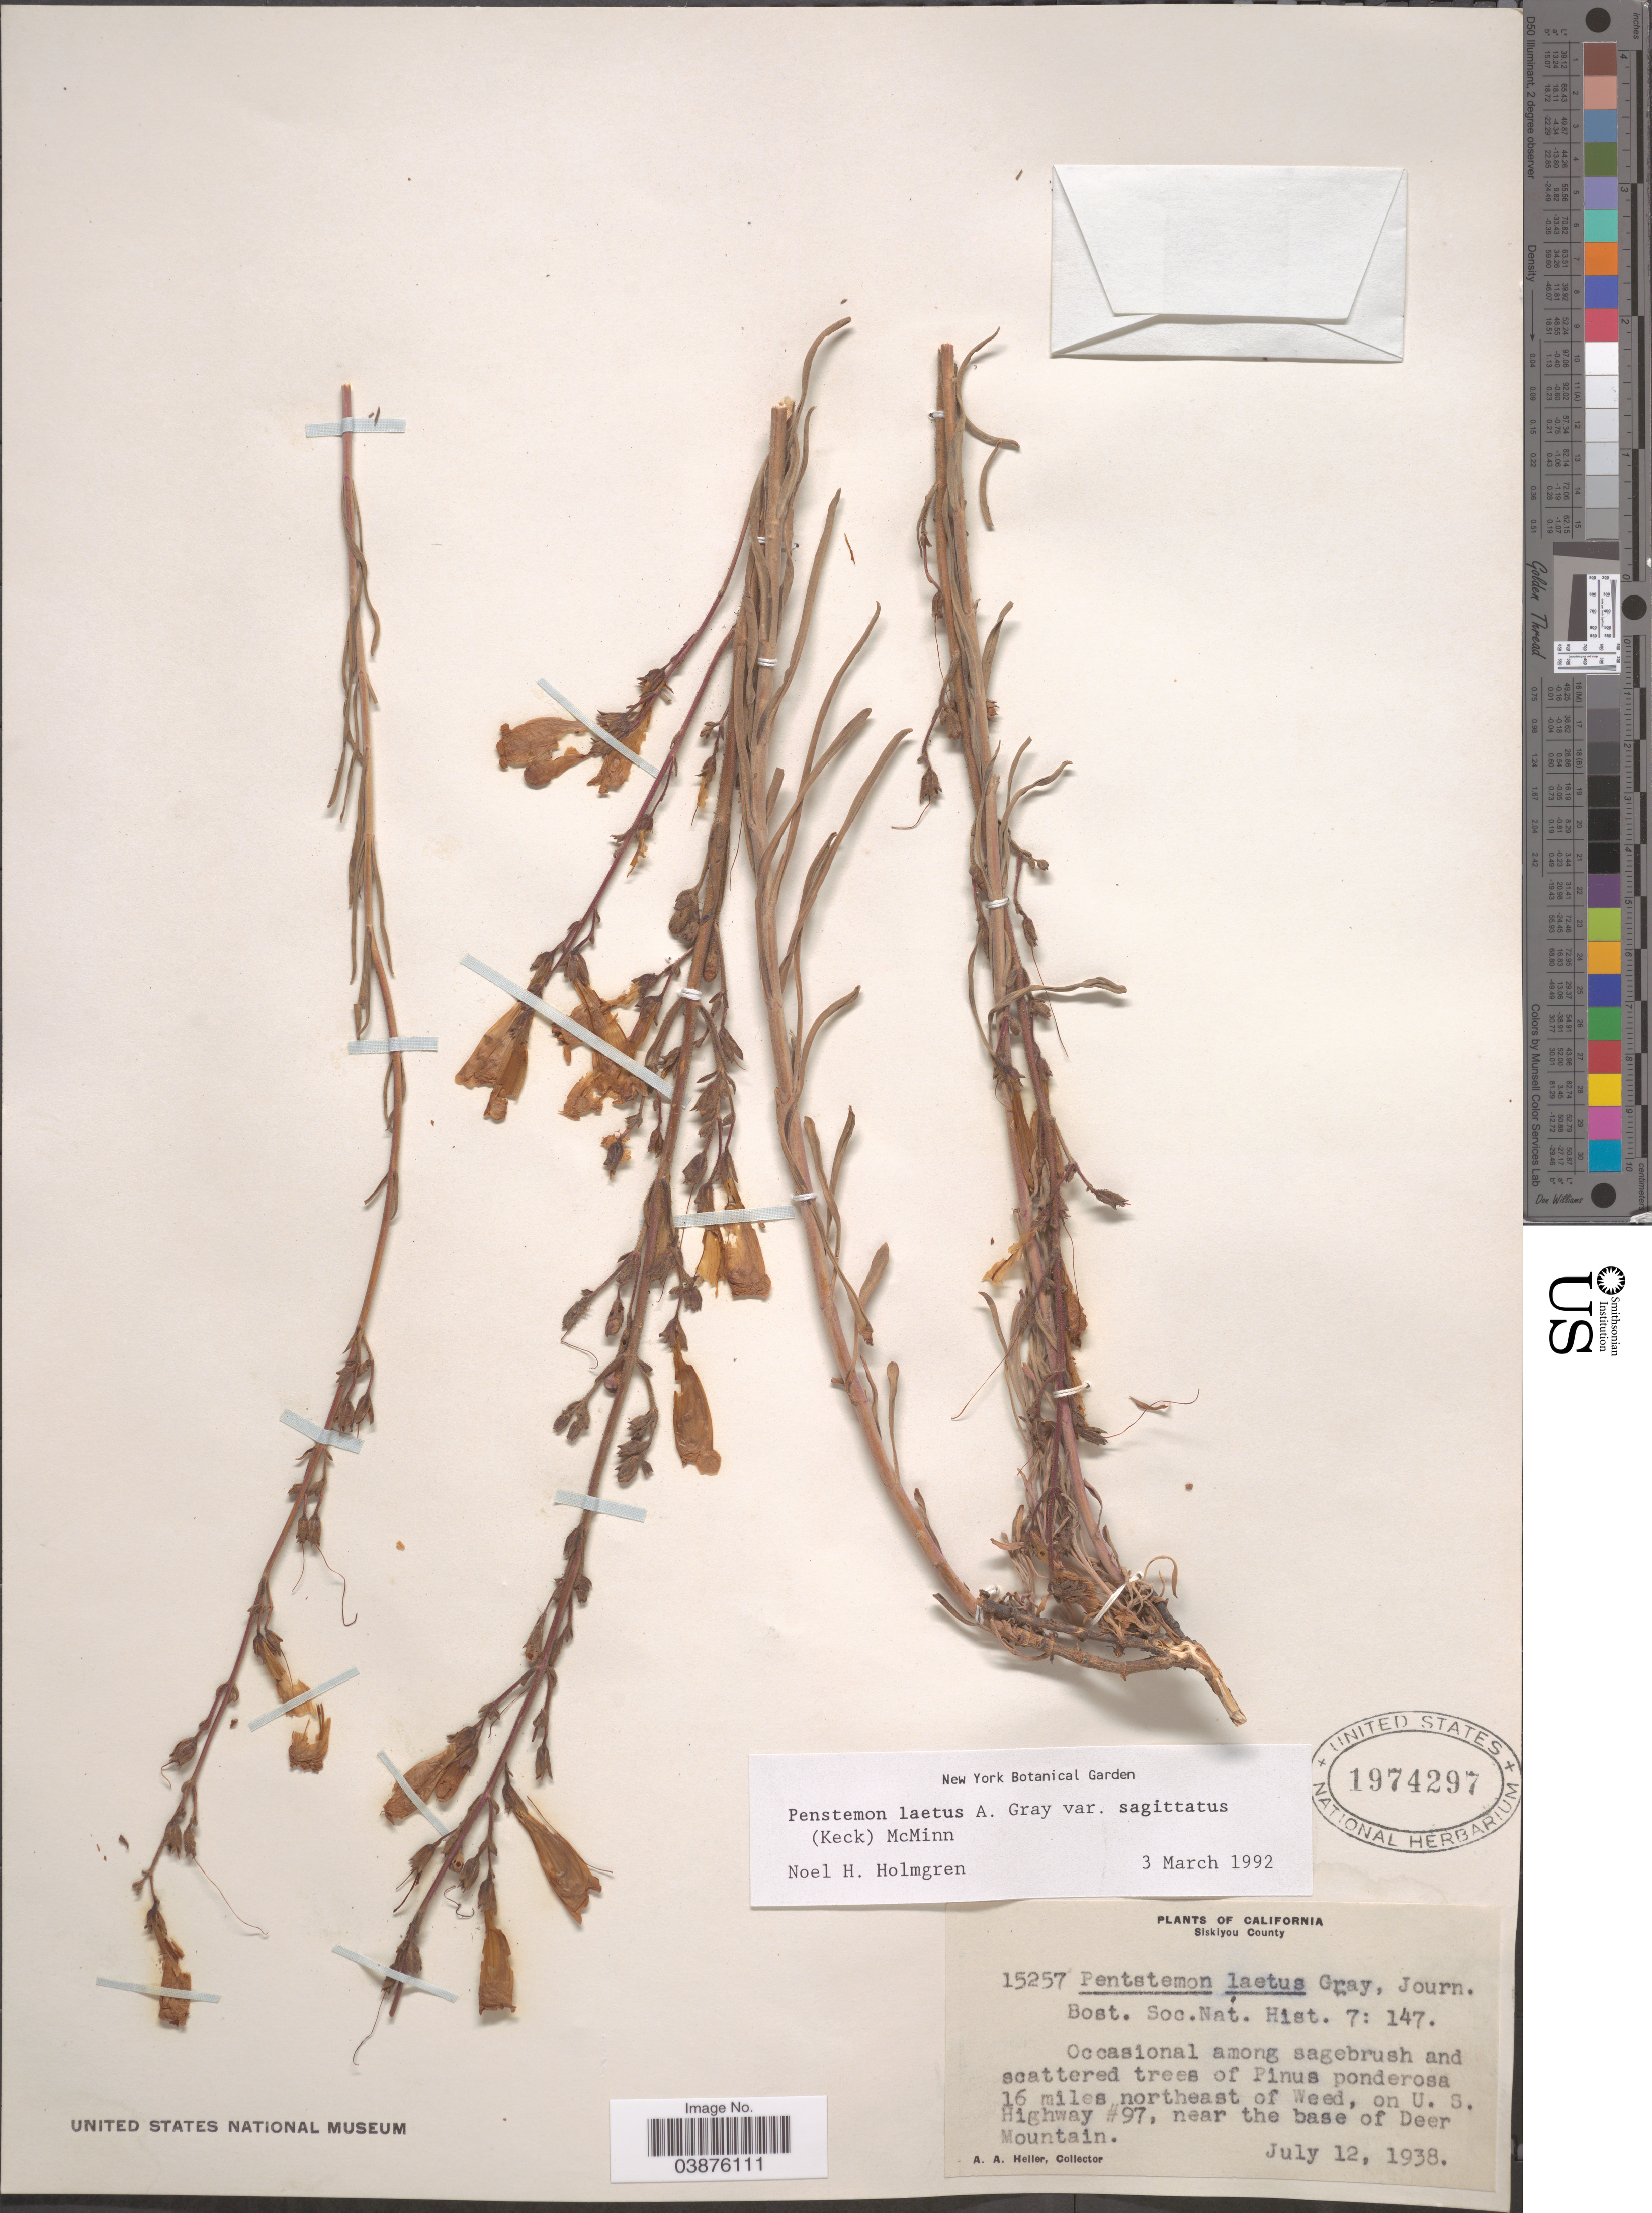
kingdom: Plantae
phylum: Tracheophyta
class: Magnoliopsida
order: Lamiales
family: Plantaginaceae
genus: Penstemon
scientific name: Penstemon laetus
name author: A. Gray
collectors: A. A. Heller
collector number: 15257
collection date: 1938-07-12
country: United States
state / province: California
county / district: Siskiyou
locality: Siskiyou County. 16 miles northeast of Weed, on U. S. Highway #97, near the base of Deer Mountain.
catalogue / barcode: US 1974297